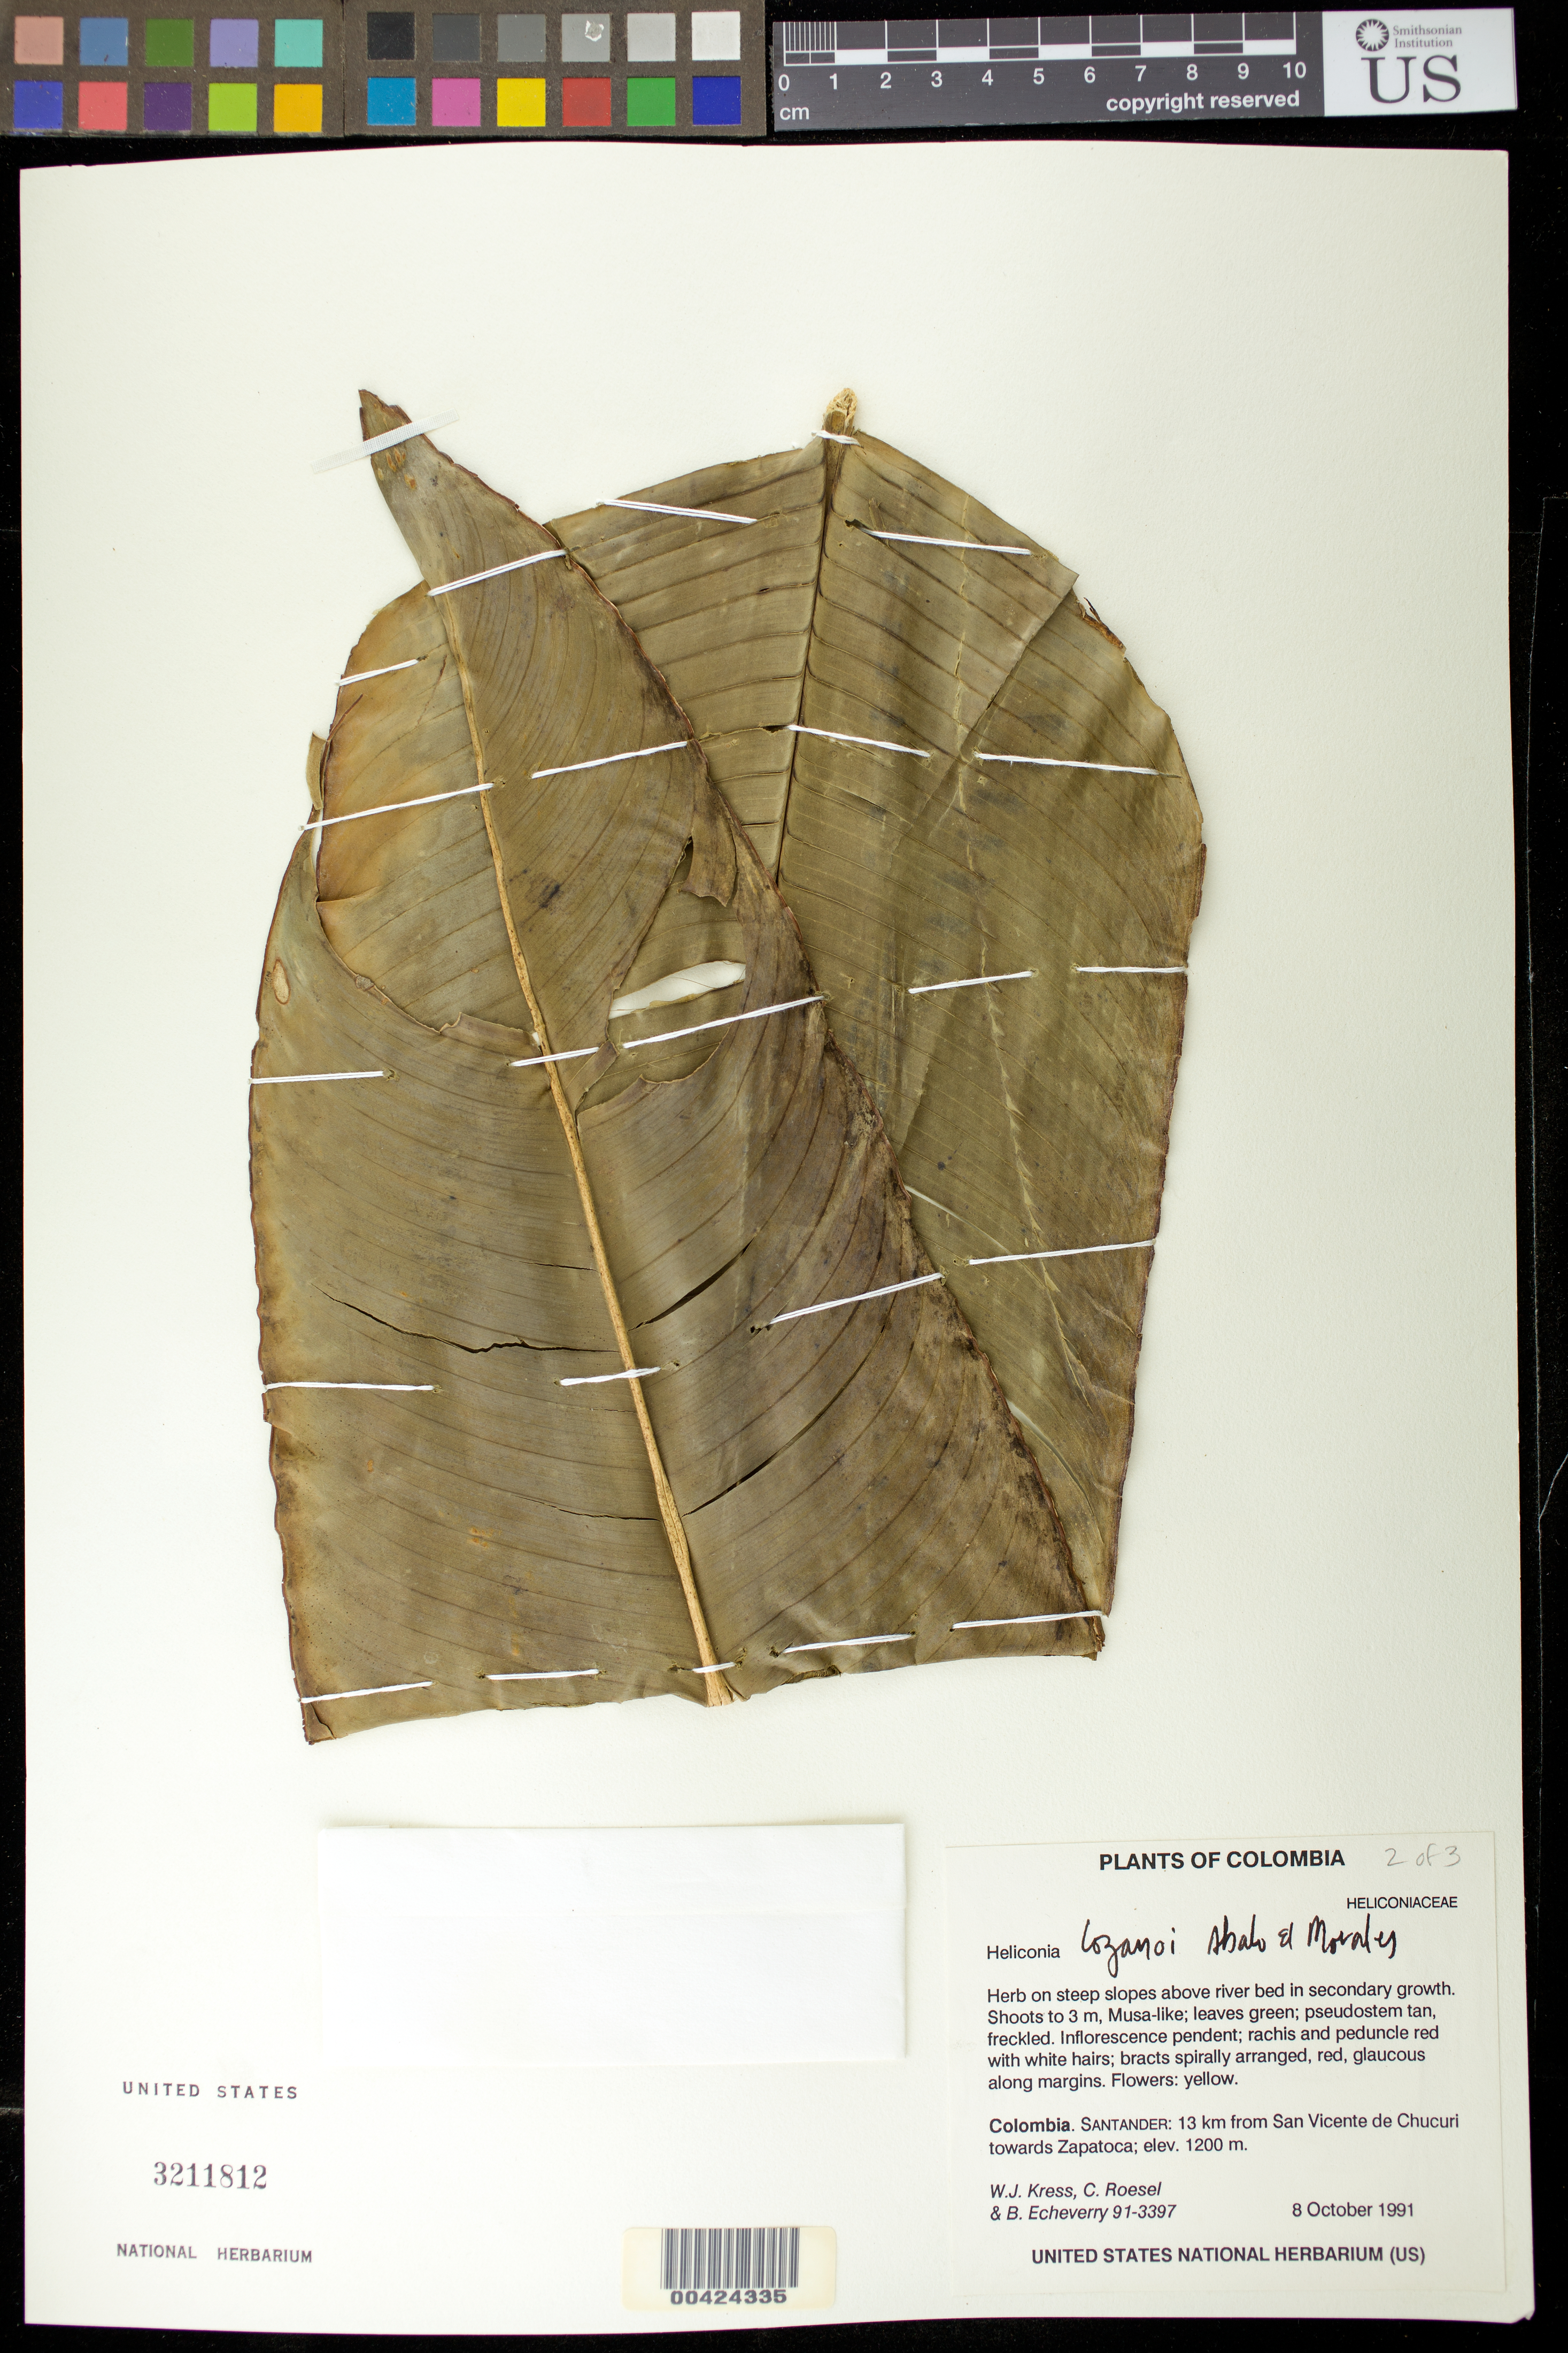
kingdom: Plantae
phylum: Tracheophyta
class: Liliopsida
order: Zingiberales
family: Heliconiaceae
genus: Heliconia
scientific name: Heliconia lozanoi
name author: Abalo & G. Morales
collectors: W. J. Kress, C. S. Roesel & B. Echeverry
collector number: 91-3397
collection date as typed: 08 Oct 1991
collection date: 1991-10-08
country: Colombia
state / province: Santander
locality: San Vicente de Chucuri, 13 km from; towards Zapatoca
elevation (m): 1200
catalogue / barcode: US 3211812